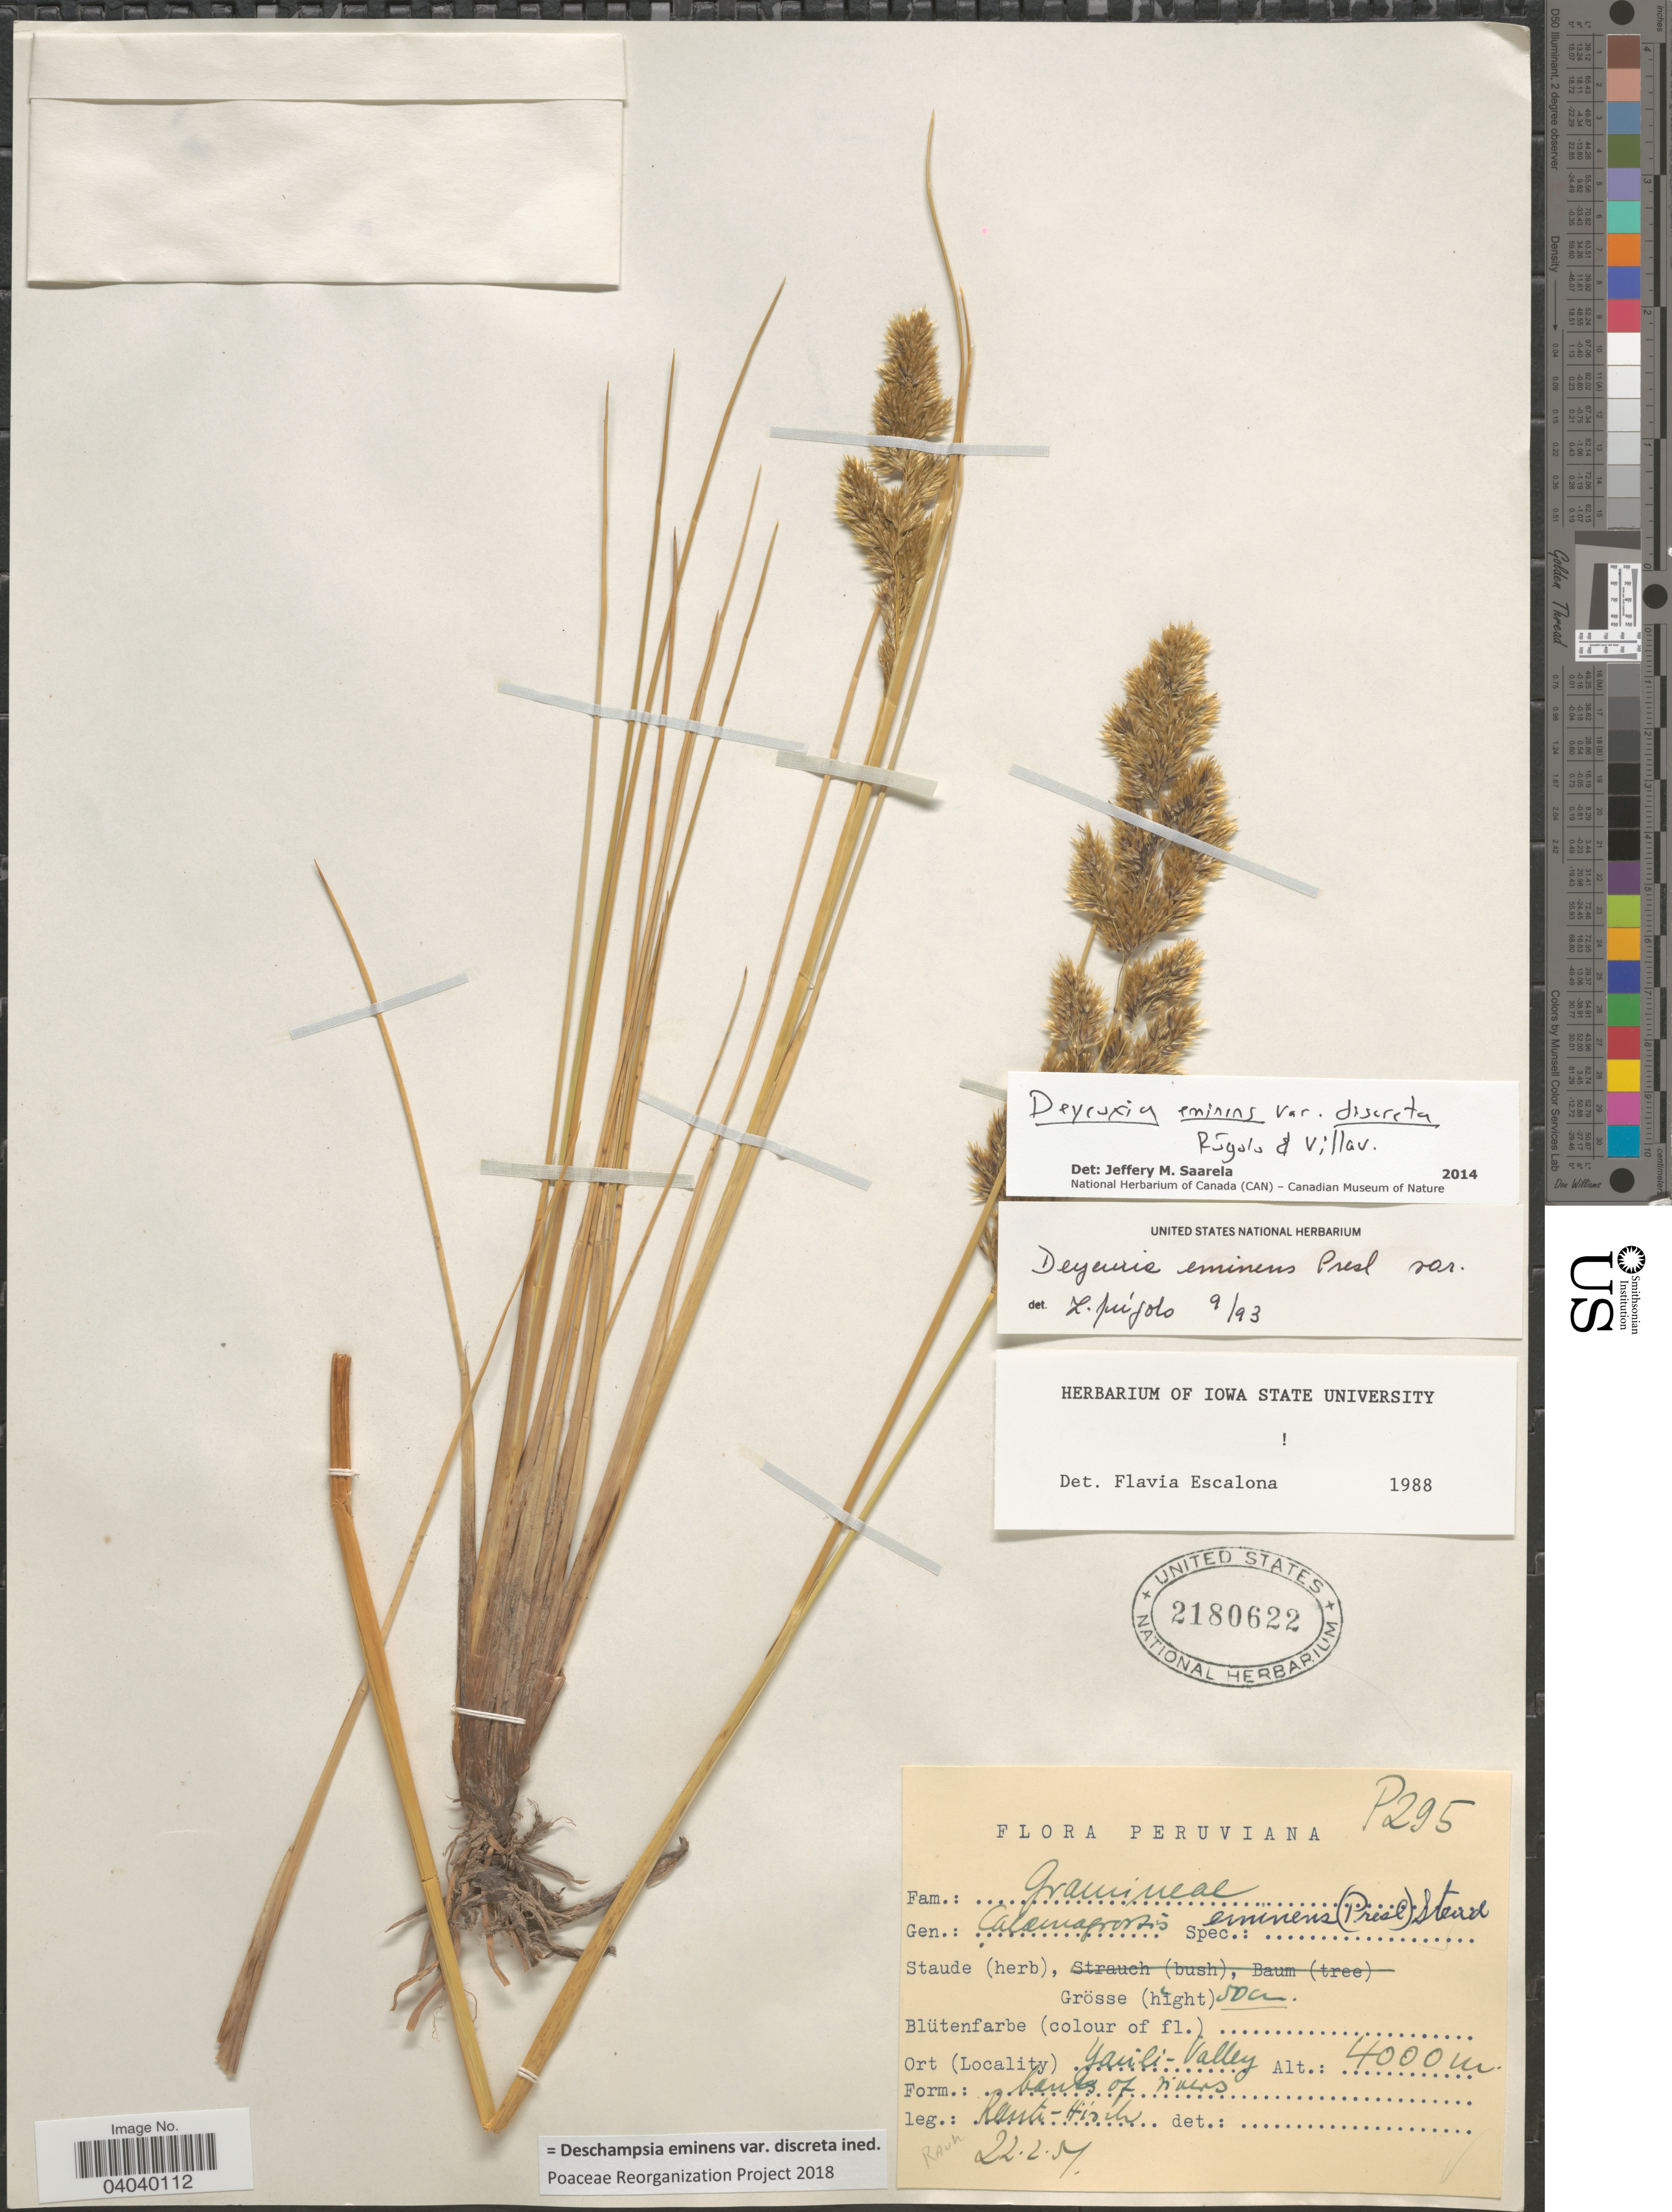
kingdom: Plantae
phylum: Tracheophyta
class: Liliopsida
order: Poales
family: Poaceae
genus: Deschampsia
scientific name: Deschampsia eminens var. discreta ined.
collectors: W. Rauh & G. Hirsch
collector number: P295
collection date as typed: Transcribed d/m/y: 22/2/51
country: Peru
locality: Yauli-Valley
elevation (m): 4000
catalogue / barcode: US 2180622